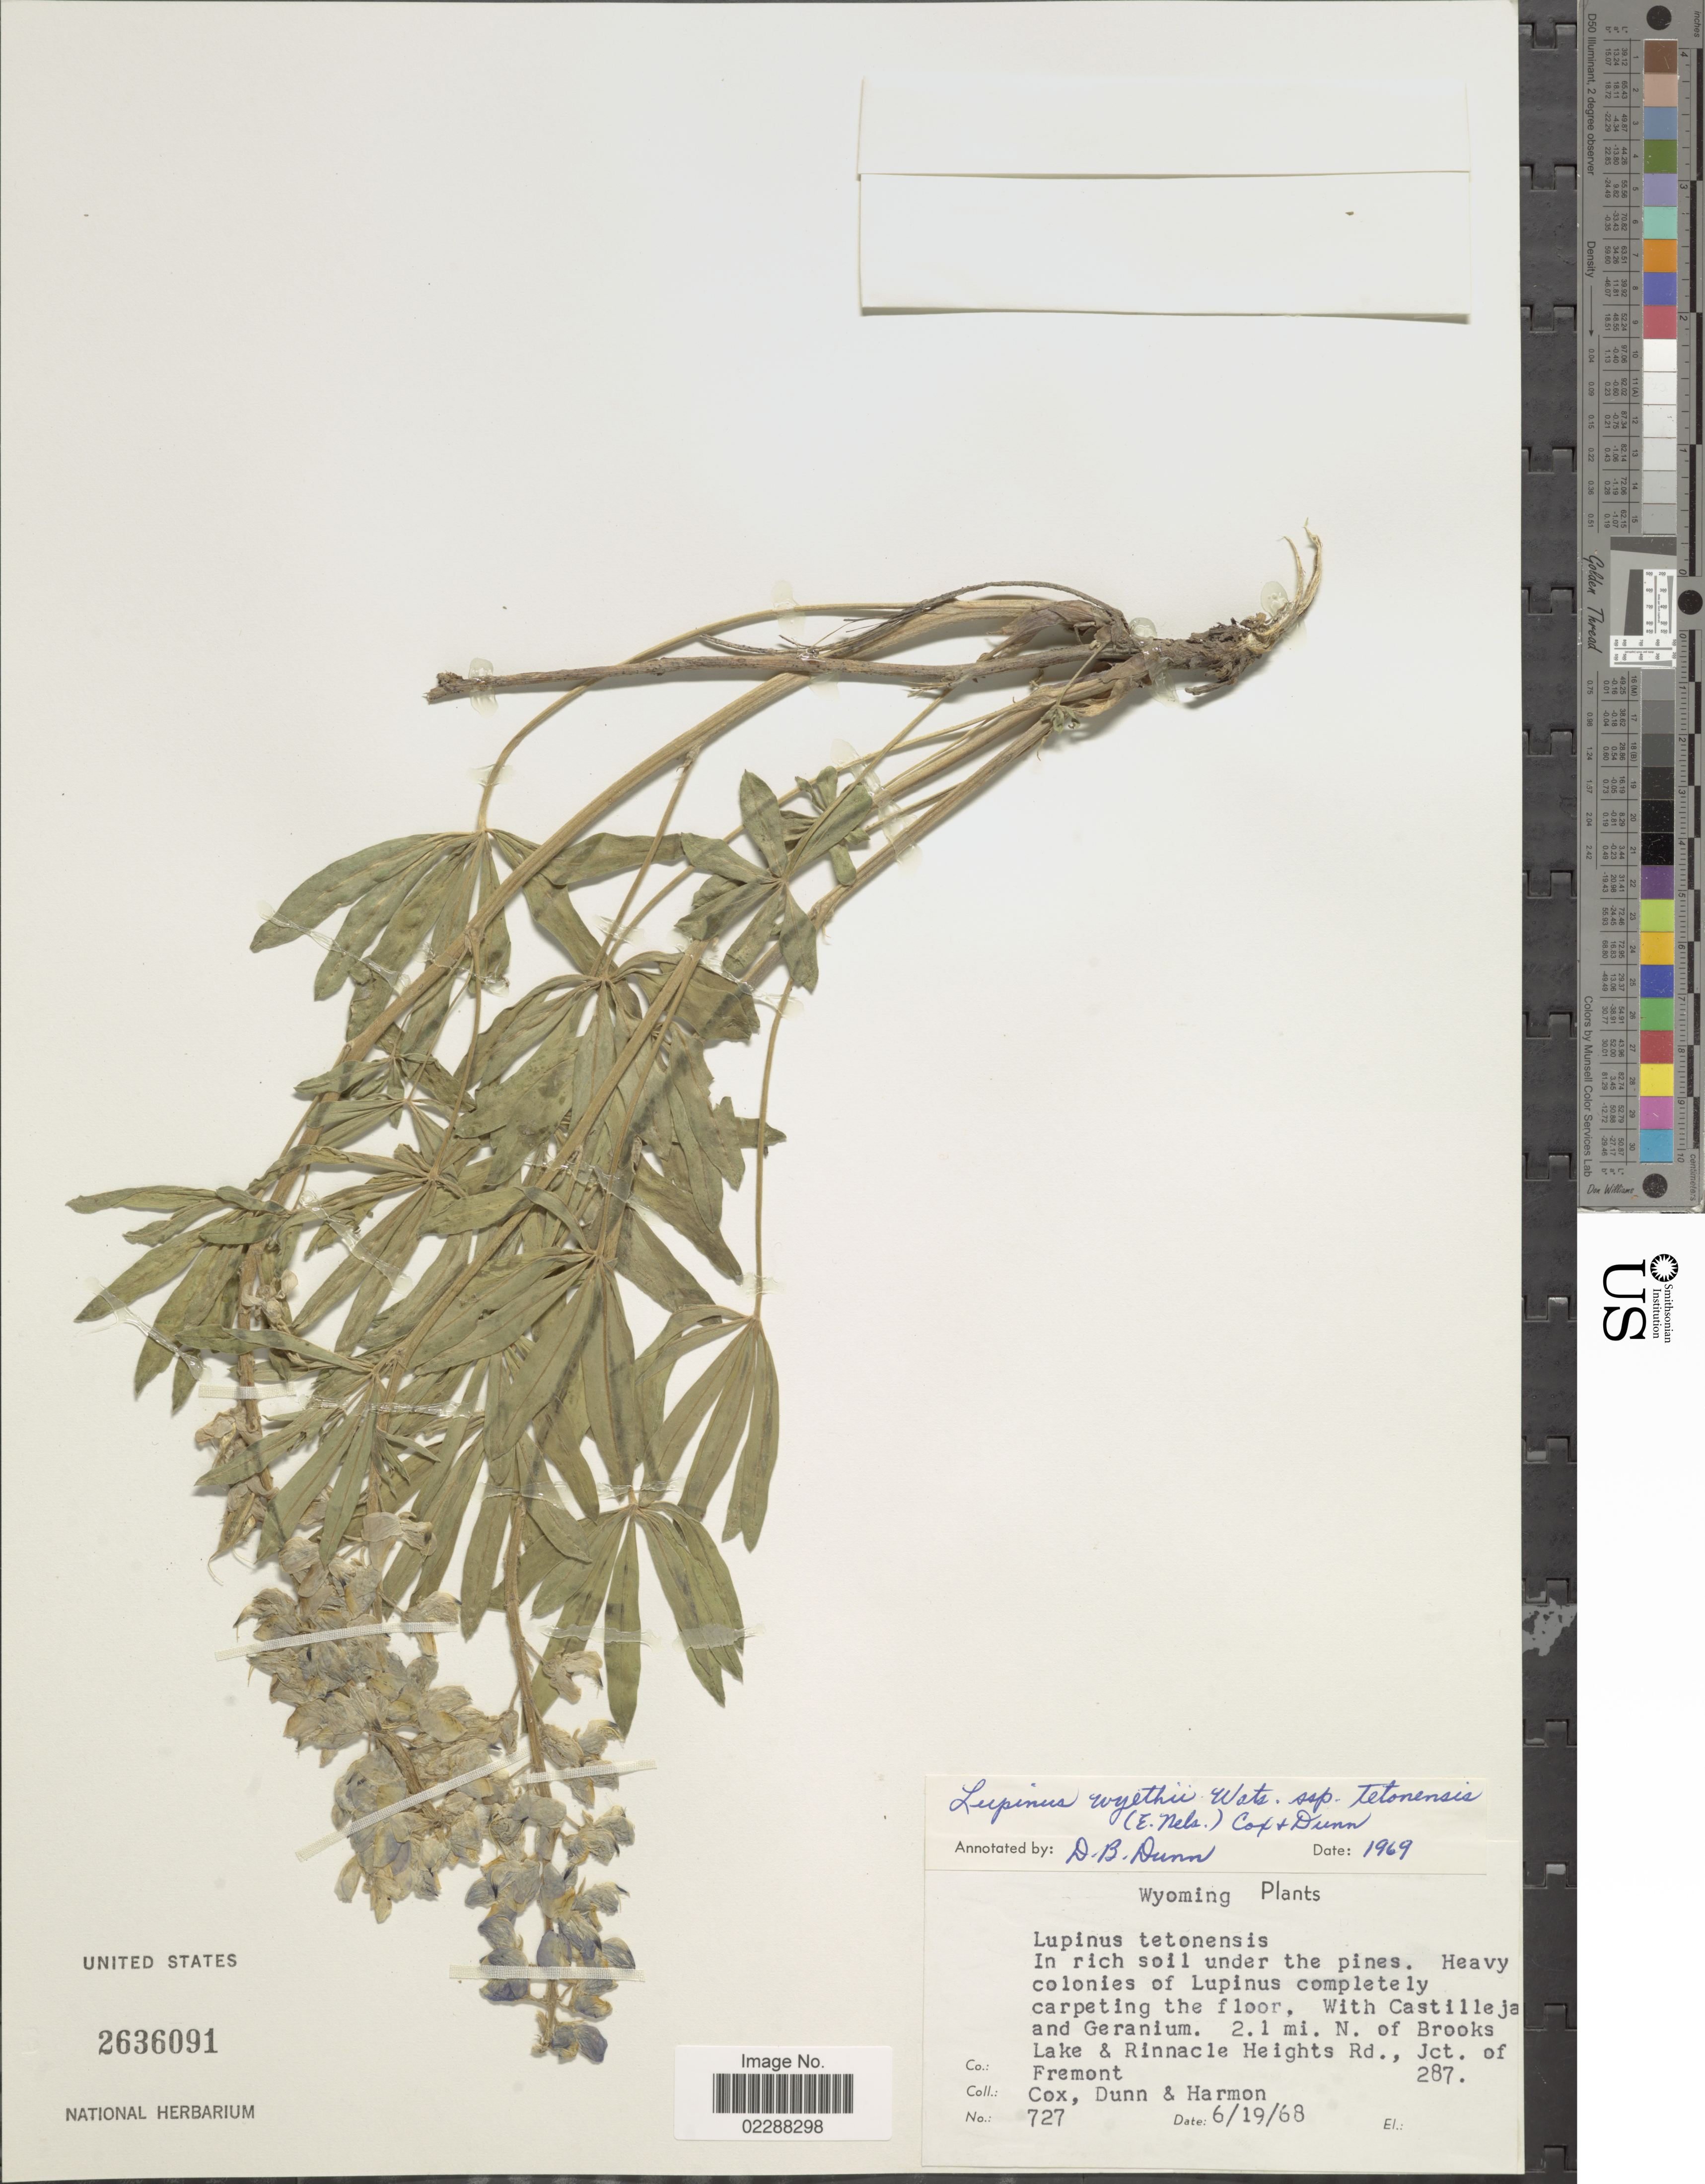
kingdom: Plantae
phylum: Tracheophyta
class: Magnoliopsida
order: Fabales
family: Fabaceae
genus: Lupinus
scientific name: Lupinus wyethii subsp. tetonensis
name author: (A. Nelson) B.J. Cox & D.B. Dunn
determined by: Strong, Mark T., (BOT), Smithsonian Institution - National Museum of Natural History (UNITED STATES)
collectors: -. Cox, Dunn, -- & -. Harmon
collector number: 727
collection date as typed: Transcribed d/m/y: 19/6/68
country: United States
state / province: Wyoming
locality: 2.1 mi. N of Brooks Lake & Pinnacle Heights Rd., Jct. of Fremont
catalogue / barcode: US 2636091